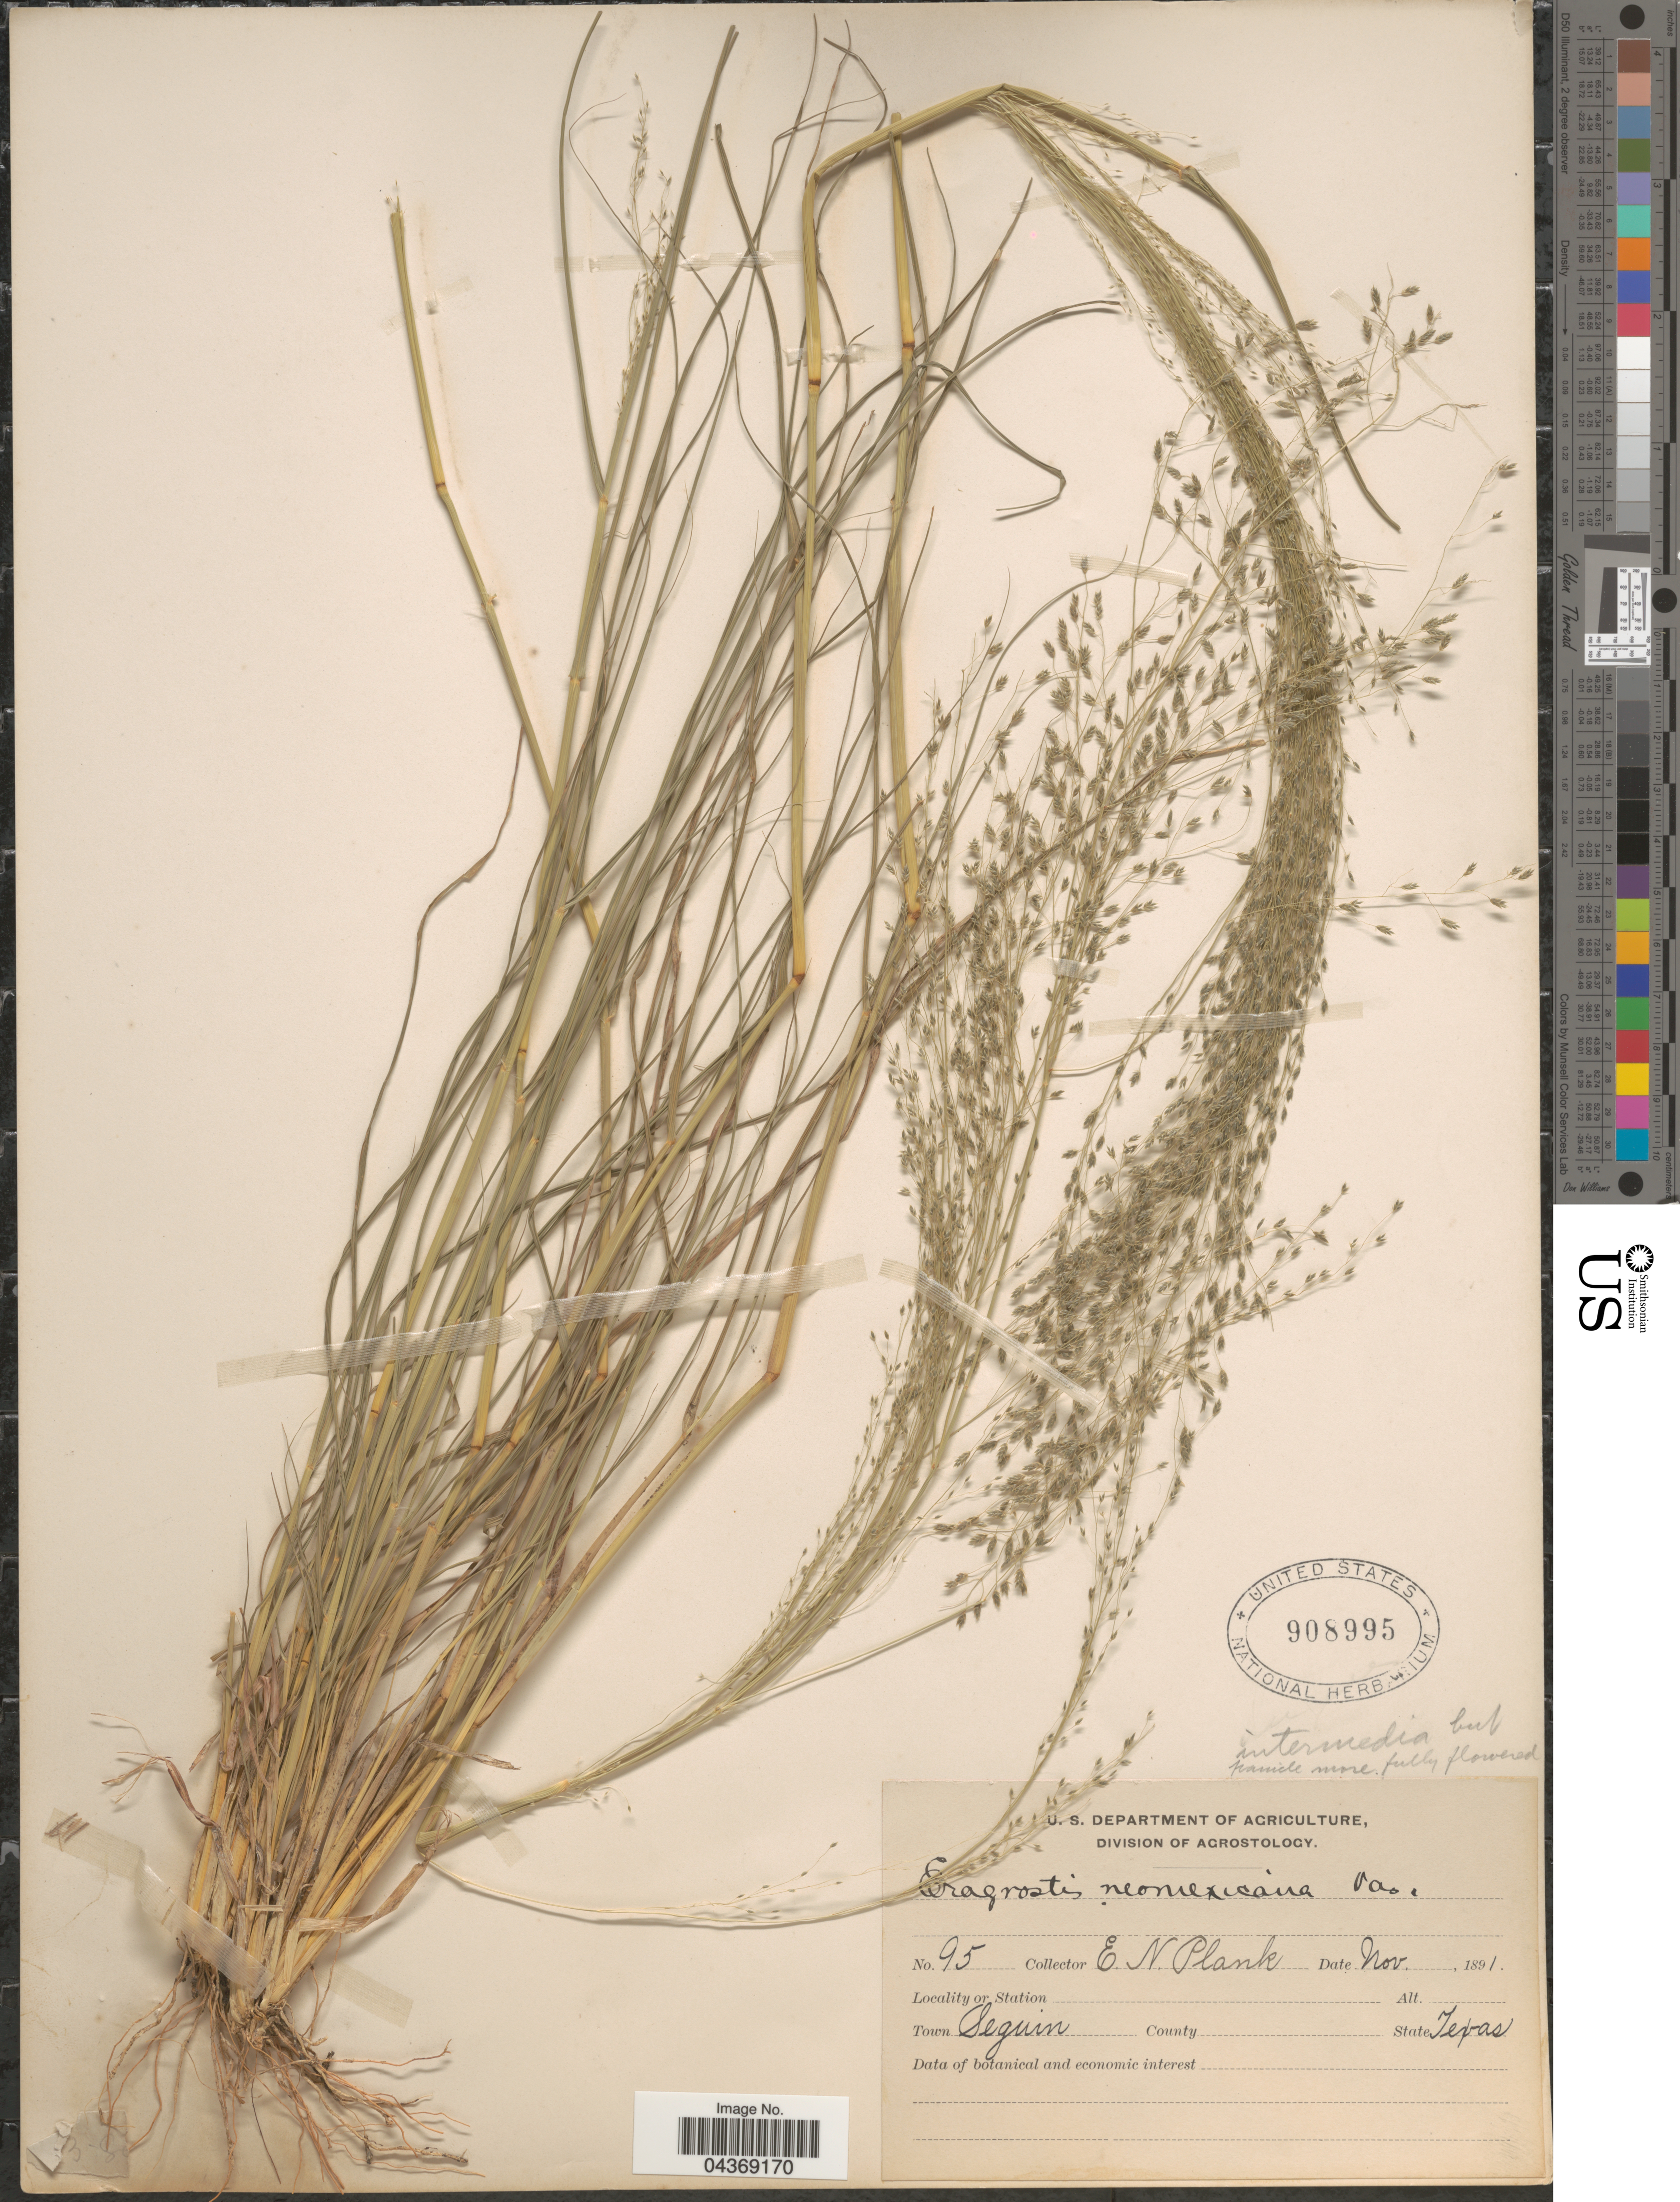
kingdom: Plantae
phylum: Tracheophyta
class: Liliopsida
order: Poales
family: Poaceae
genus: Eragrostis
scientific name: Eragrostis intermedia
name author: Hitchc.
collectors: E. Plank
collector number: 95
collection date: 1891-11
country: United States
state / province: Texas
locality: Town Seguin.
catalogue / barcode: US 908995